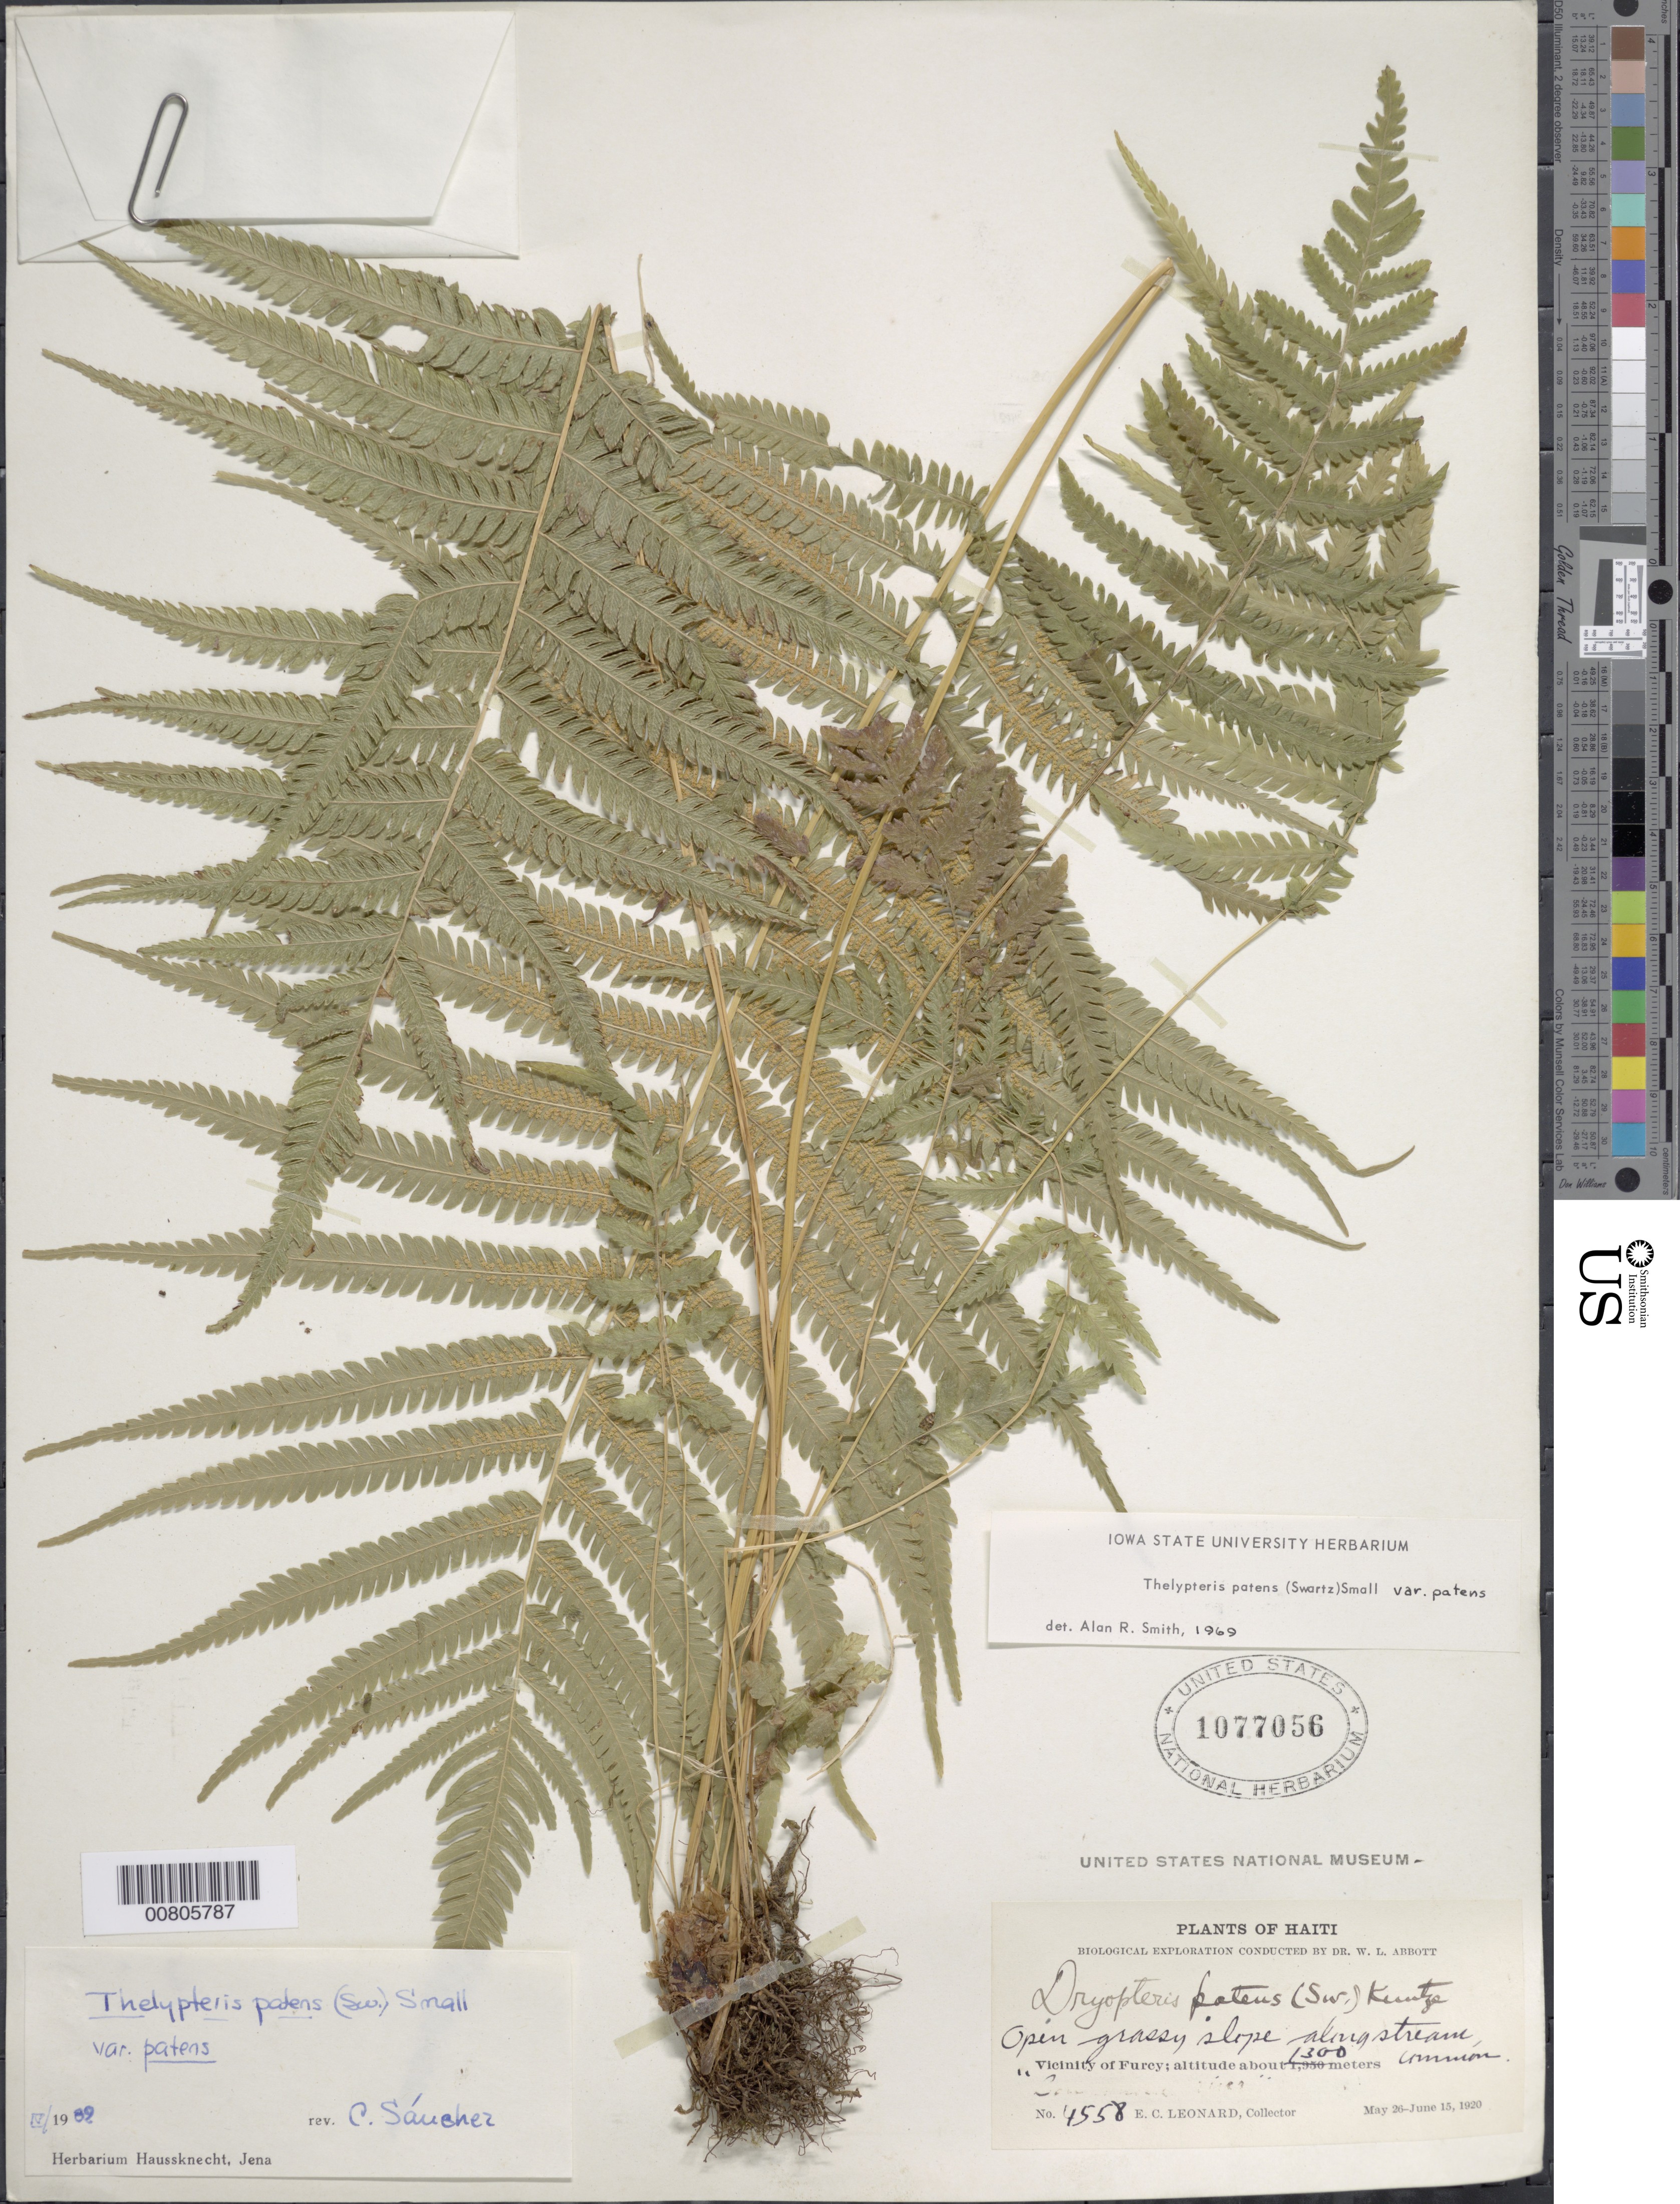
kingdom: Plantae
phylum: Tracheophyta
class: Polypodiopsida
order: Polypodiales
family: Thelypteridaceae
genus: Christella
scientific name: Christella patens var. patens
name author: (Sw.) Holttum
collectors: E. C. Leonard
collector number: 4558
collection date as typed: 26 May 1920 to 15 Jun 1920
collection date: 1920-05-26/1920-06-15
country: Haiti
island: Hispaniola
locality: Furcy vicinity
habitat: Open grassy slope along stream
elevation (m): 1300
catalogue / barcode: US 1077056